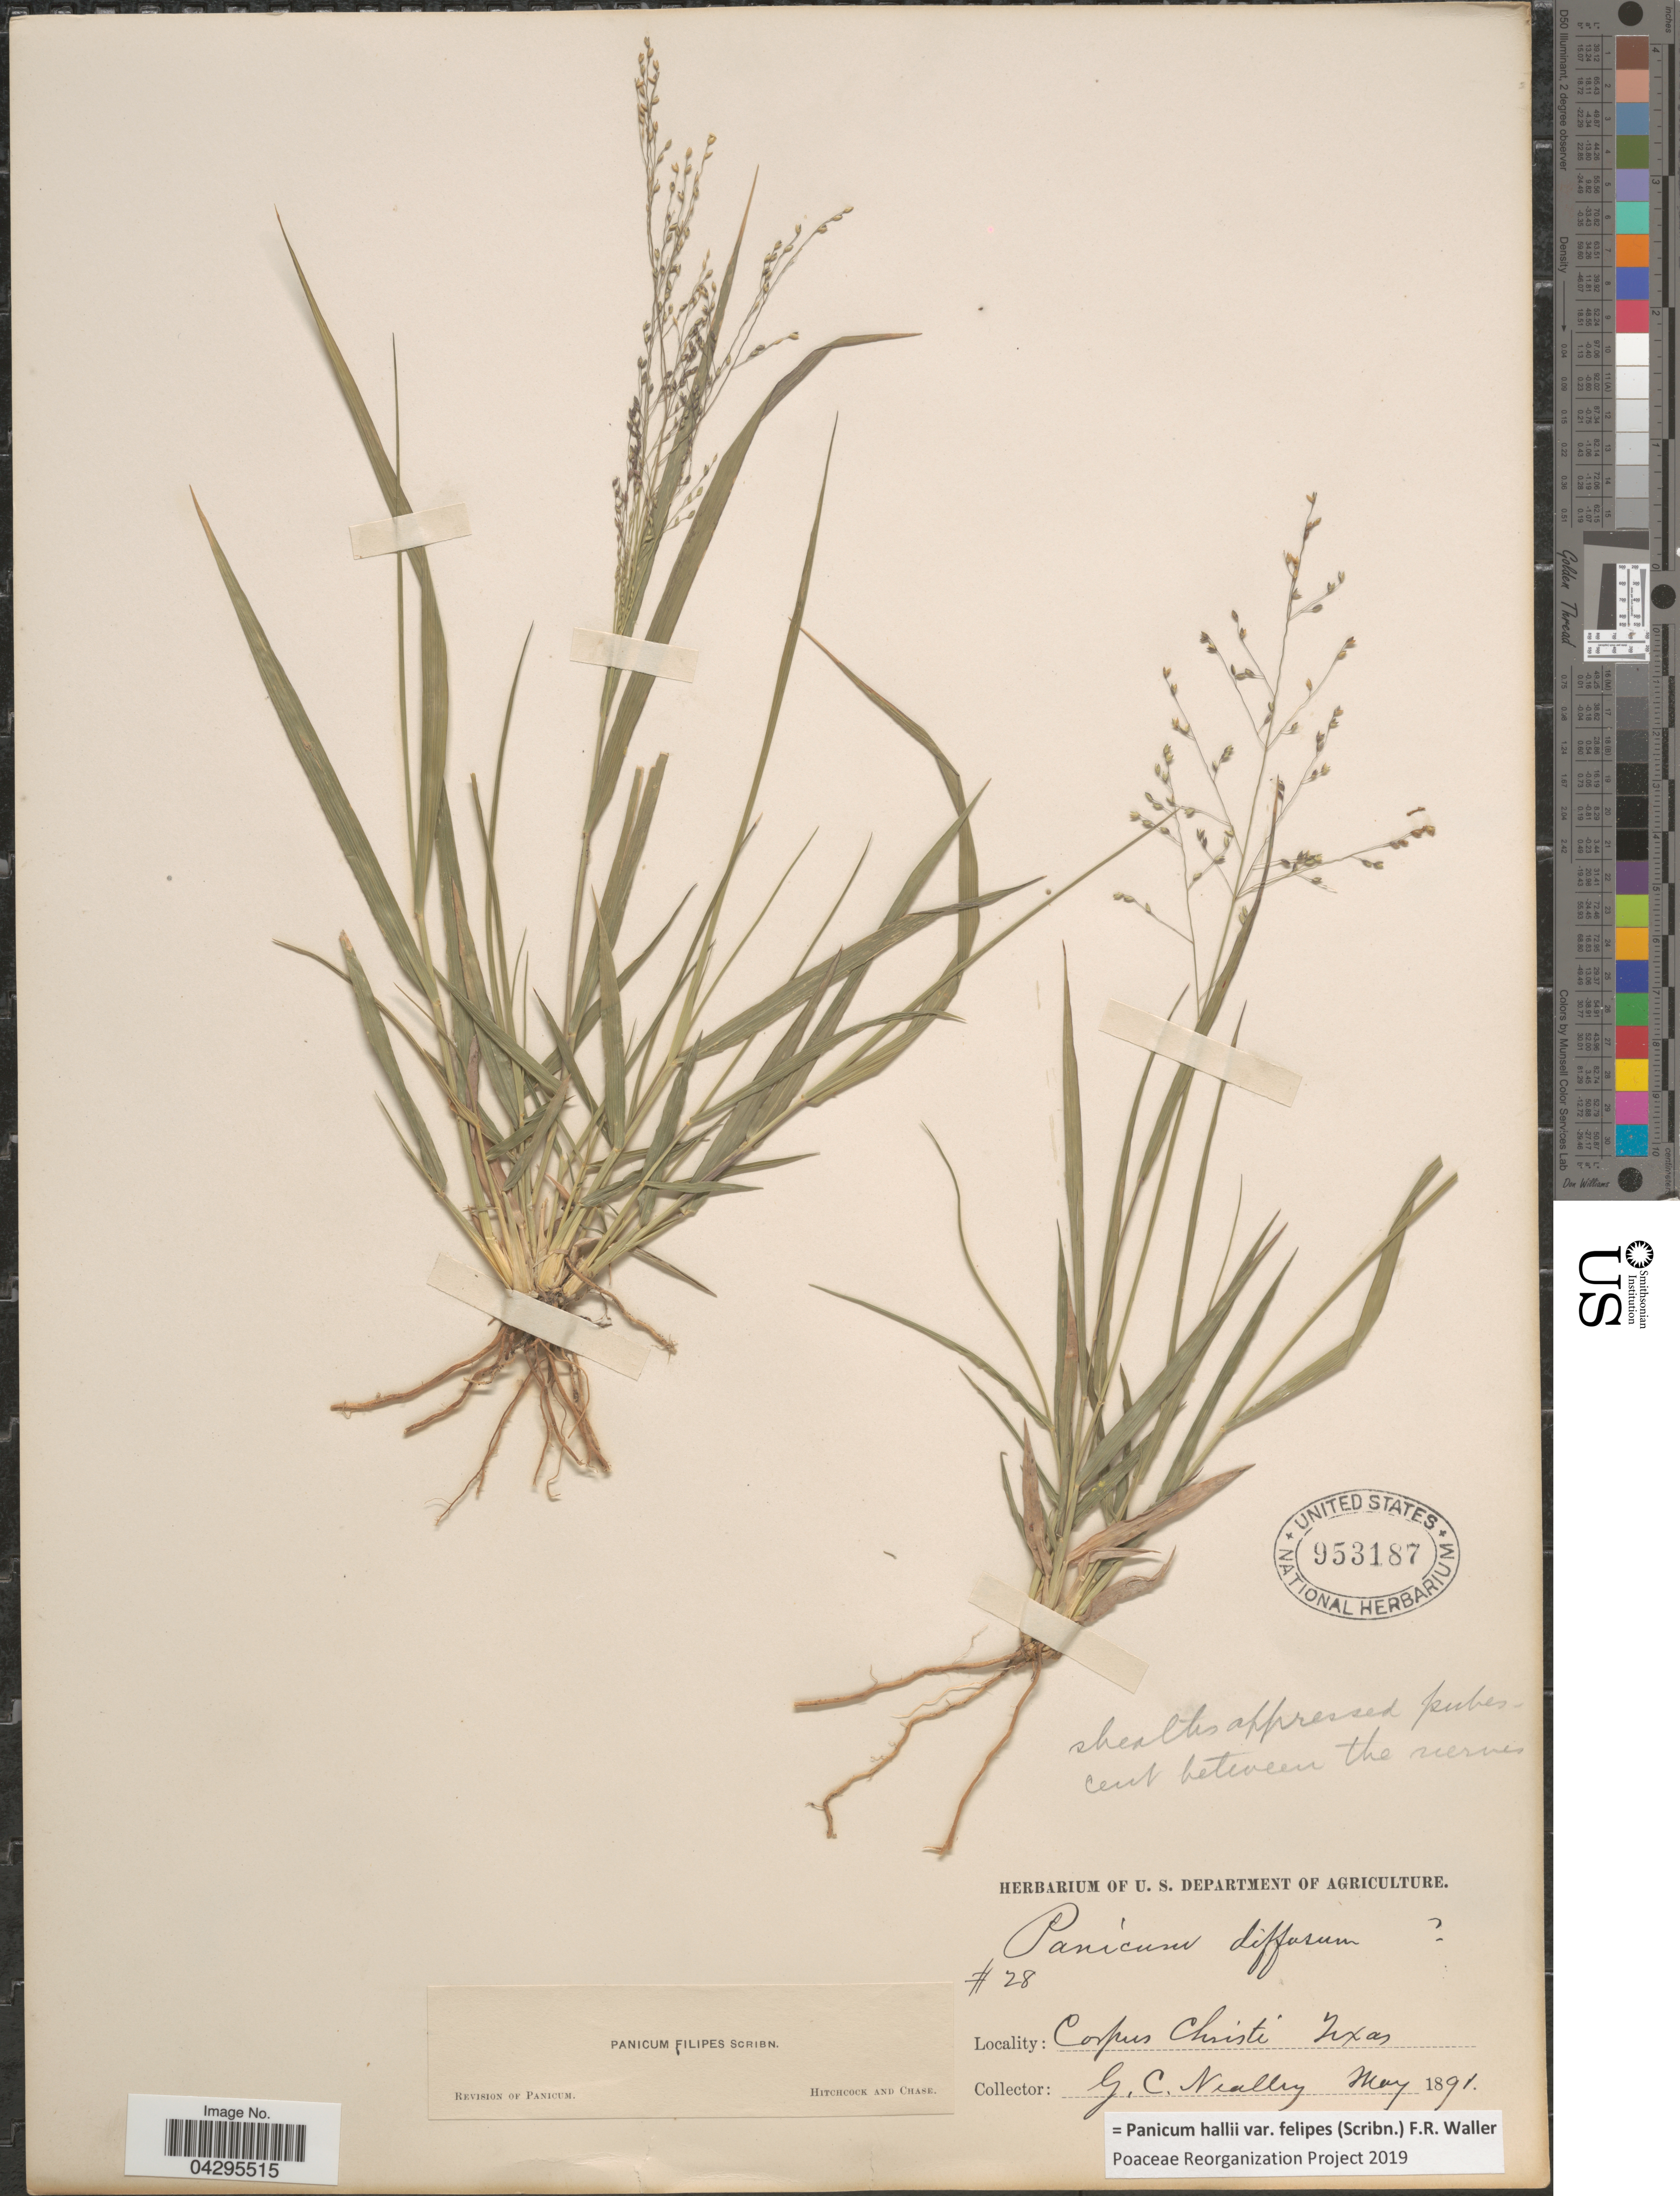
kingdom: Plantae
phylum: Tracheophyta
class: Liliopsida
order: Poales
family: Poaceae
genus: Panicum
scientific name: Panicum hallii var. felipes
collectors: G. C. Nealley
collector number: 28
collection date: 1891-05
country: United States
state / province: Texas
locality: Corpus Christi.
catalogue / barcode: US 953187